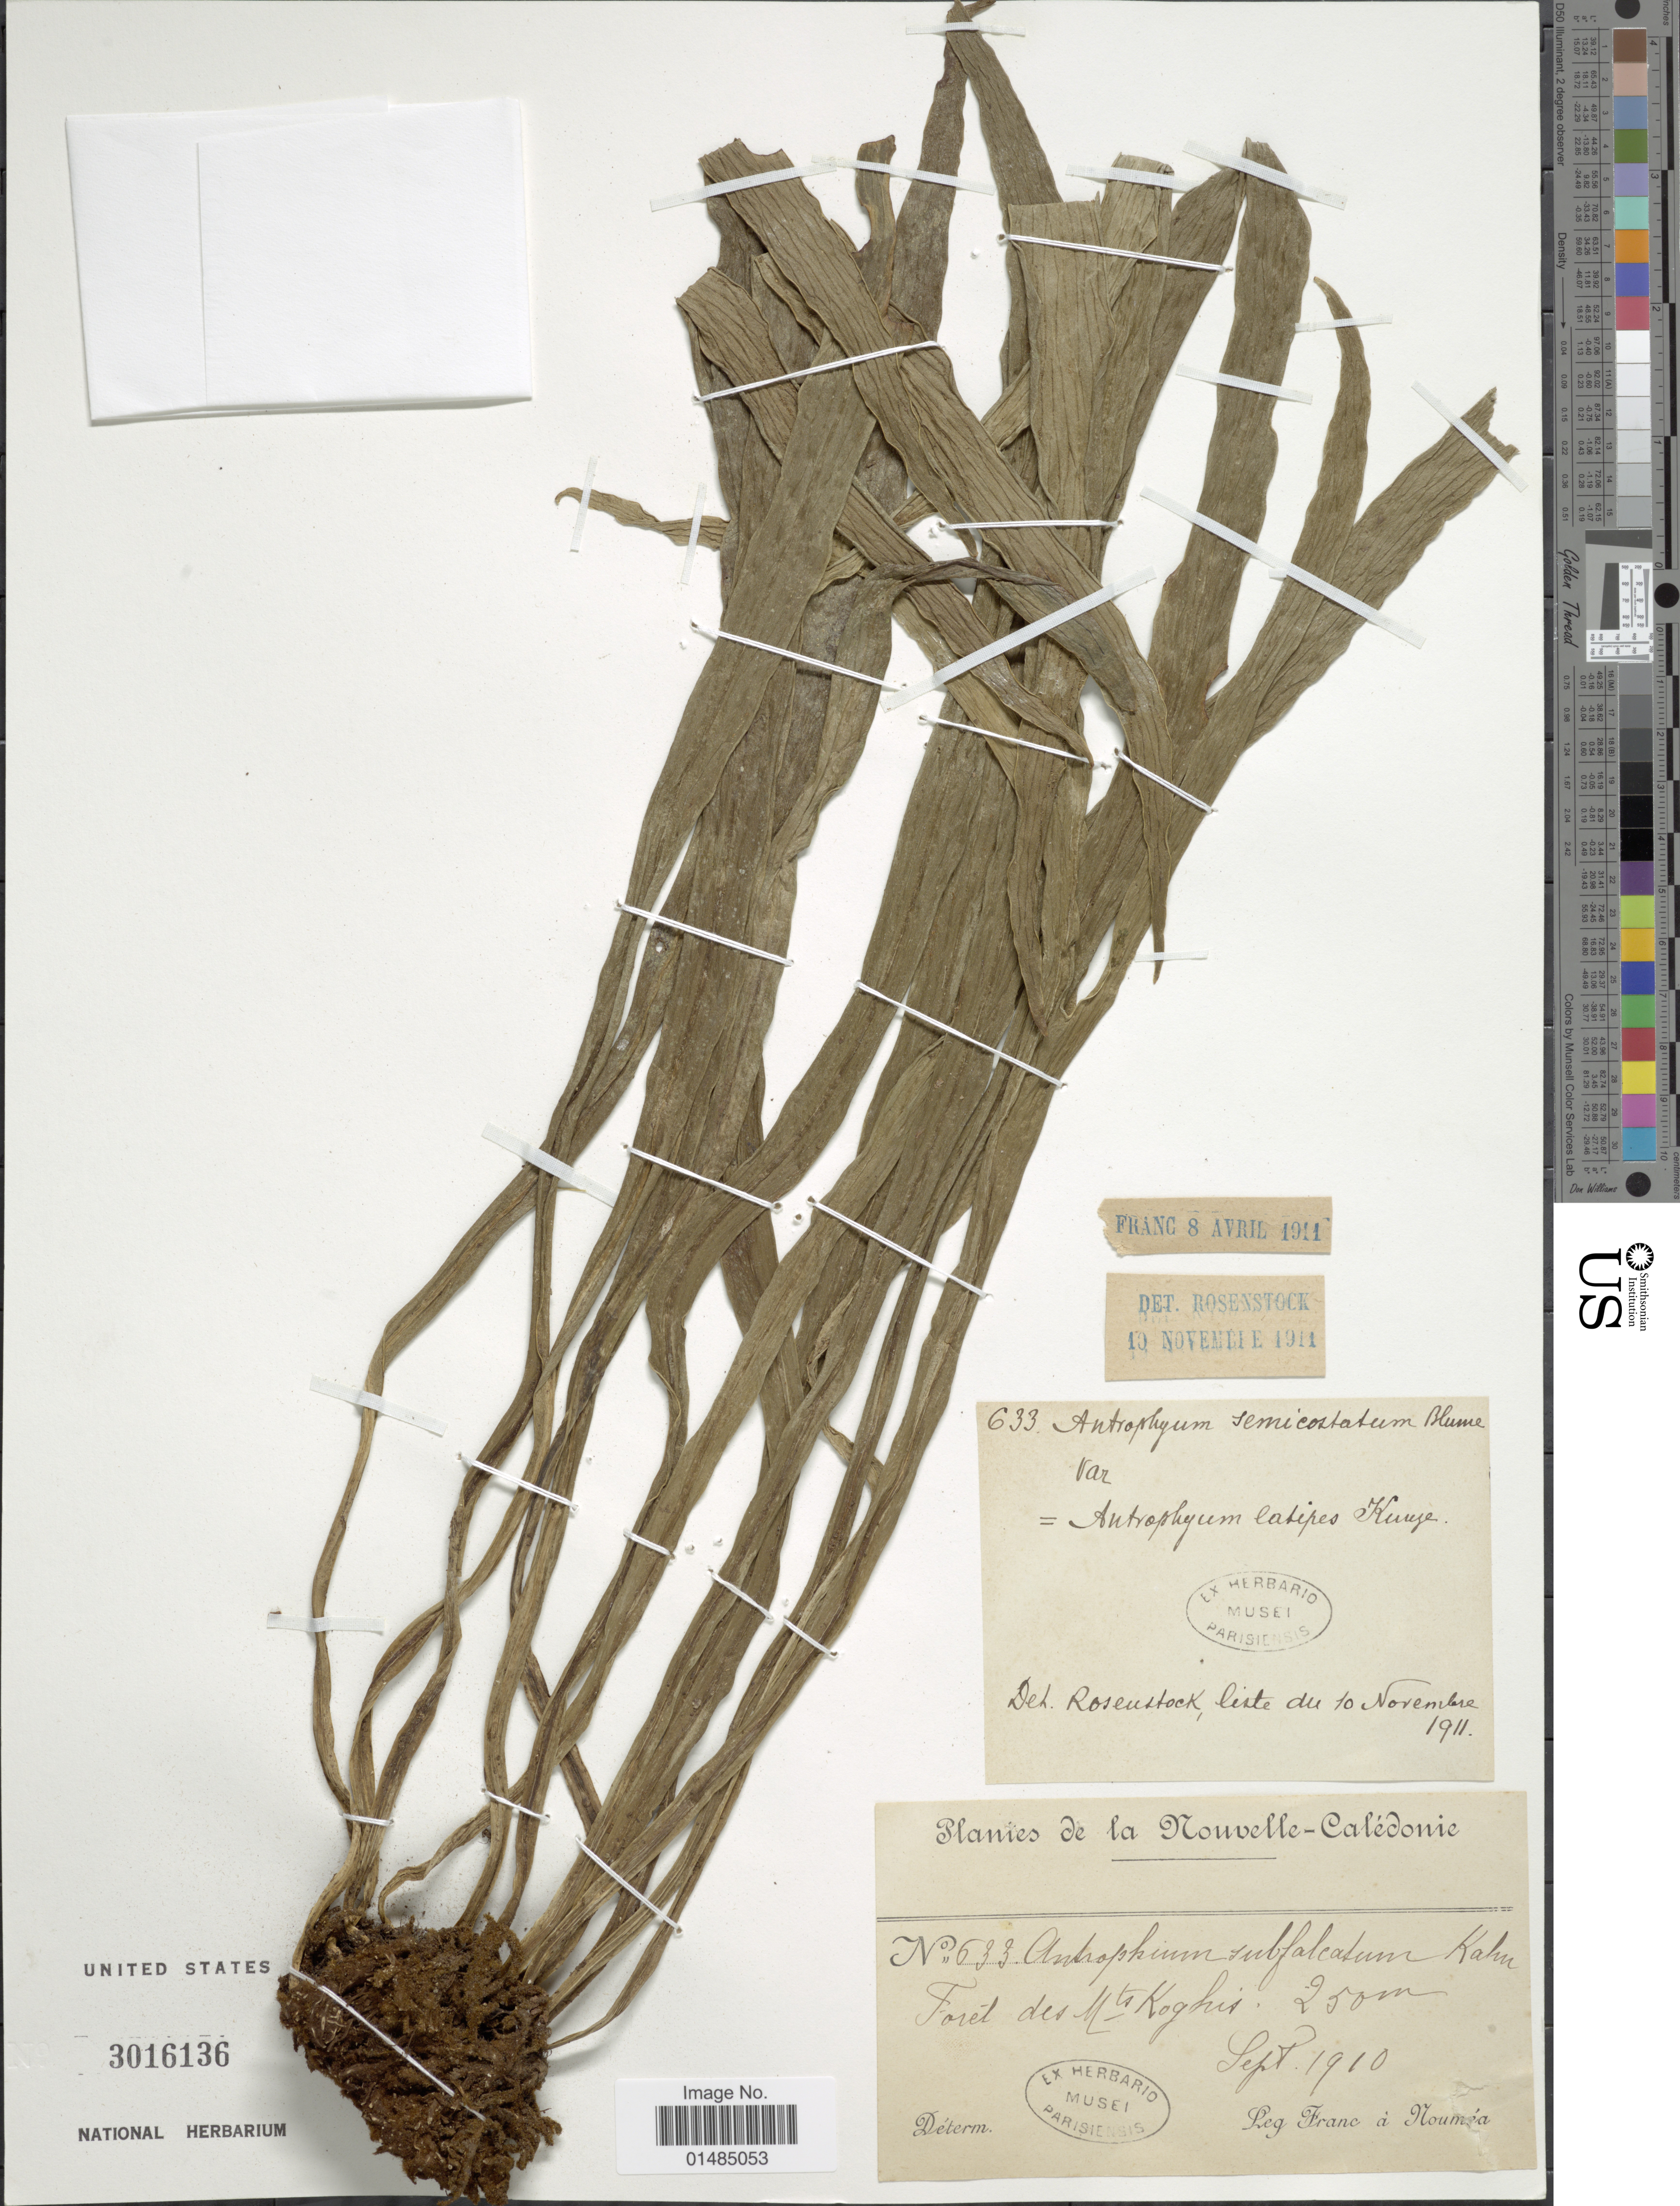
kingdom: Plantae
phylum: Tracheophyta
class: Polypodiopsida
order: Polypodiales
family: Pteridaceae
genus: Antrophyum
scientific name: Antrophyum novae-caledoniae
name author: Hieron.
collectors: Franc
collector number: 633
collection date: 1910-09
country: New Caledonia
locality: Foret des Mts. Koghis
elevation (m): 250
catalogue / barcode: US 3016136